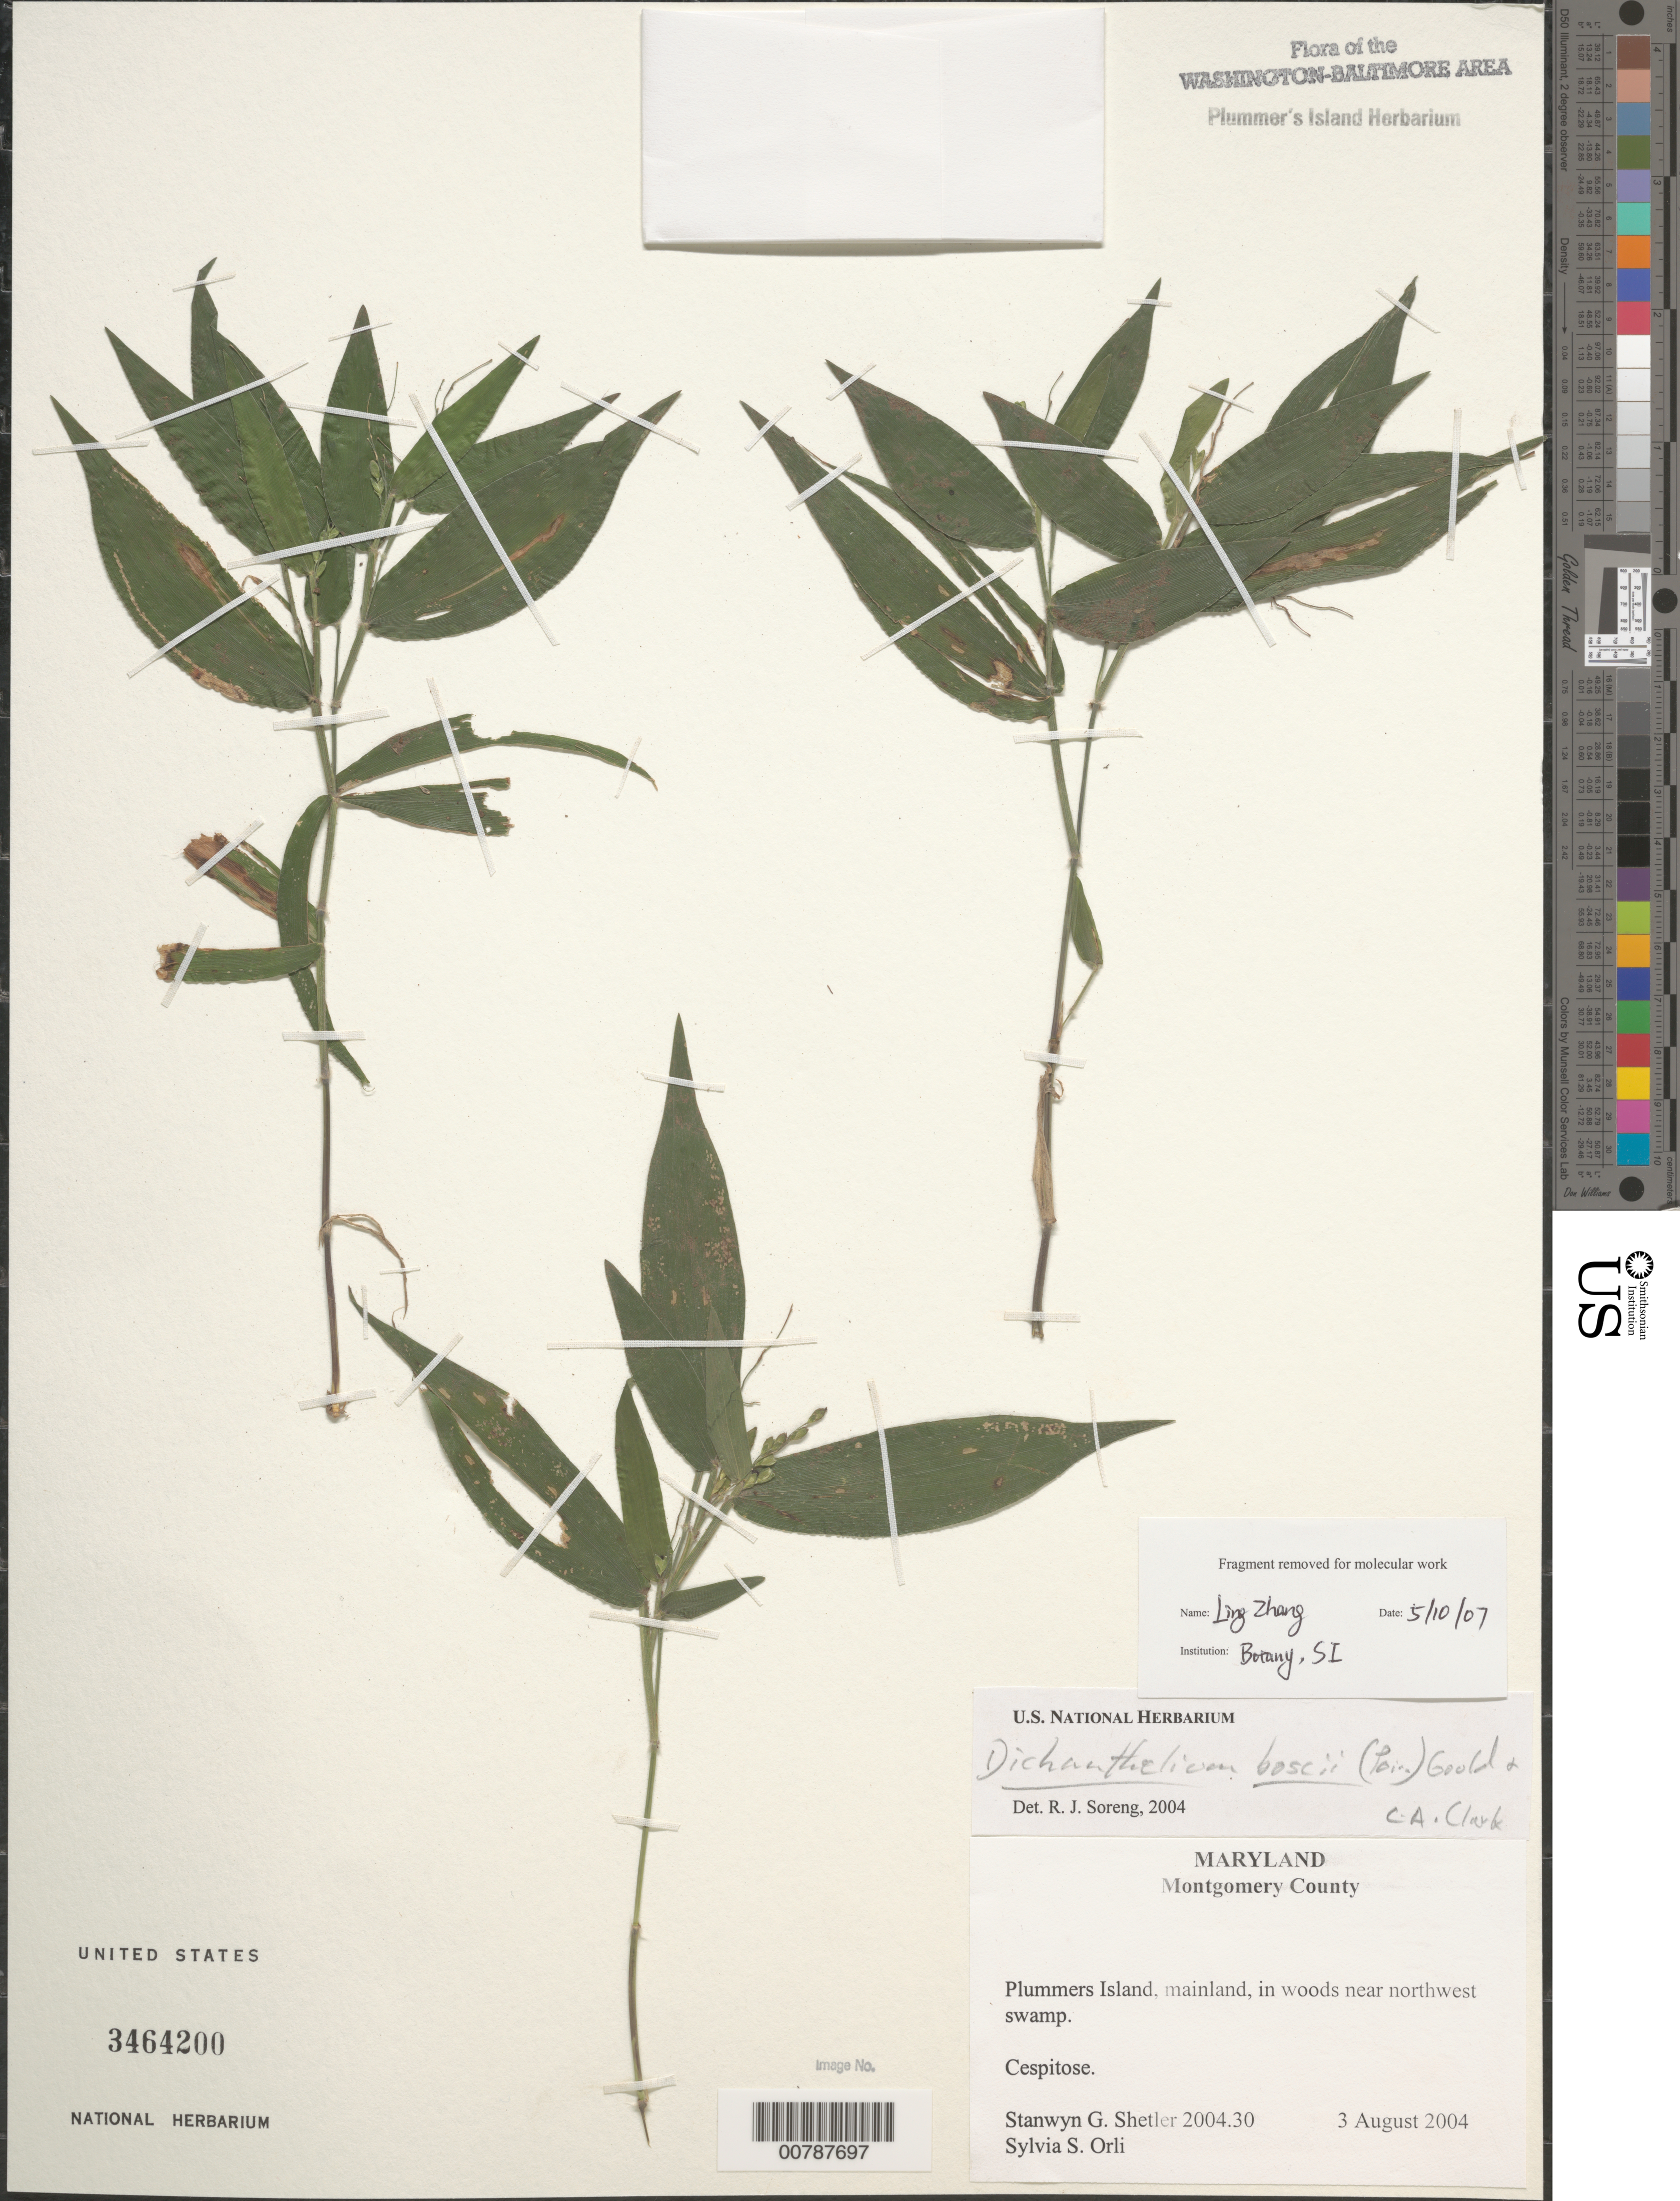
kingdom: Plantae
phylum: Tracheophyta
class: Liliopsida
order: Poales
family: Poaceae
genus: Dichanthelium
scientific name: Dichanthelium boscii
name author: (Poir.) Gould & C.A. Clark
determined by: Soreng, Robert J., Research Associate (BOT), Smithsonian Institution - National Museum of Natural History (UNITED STATES)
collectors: S. Shetler & S. S. Orli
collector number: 2004.30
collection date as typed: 3 Aug 2004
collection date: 2004-08-03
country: United States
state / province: Maryland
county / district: Montgomery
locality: Plummer's Island, Mainland.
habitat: In woods near northwest swamp.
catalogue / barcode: US 3464200